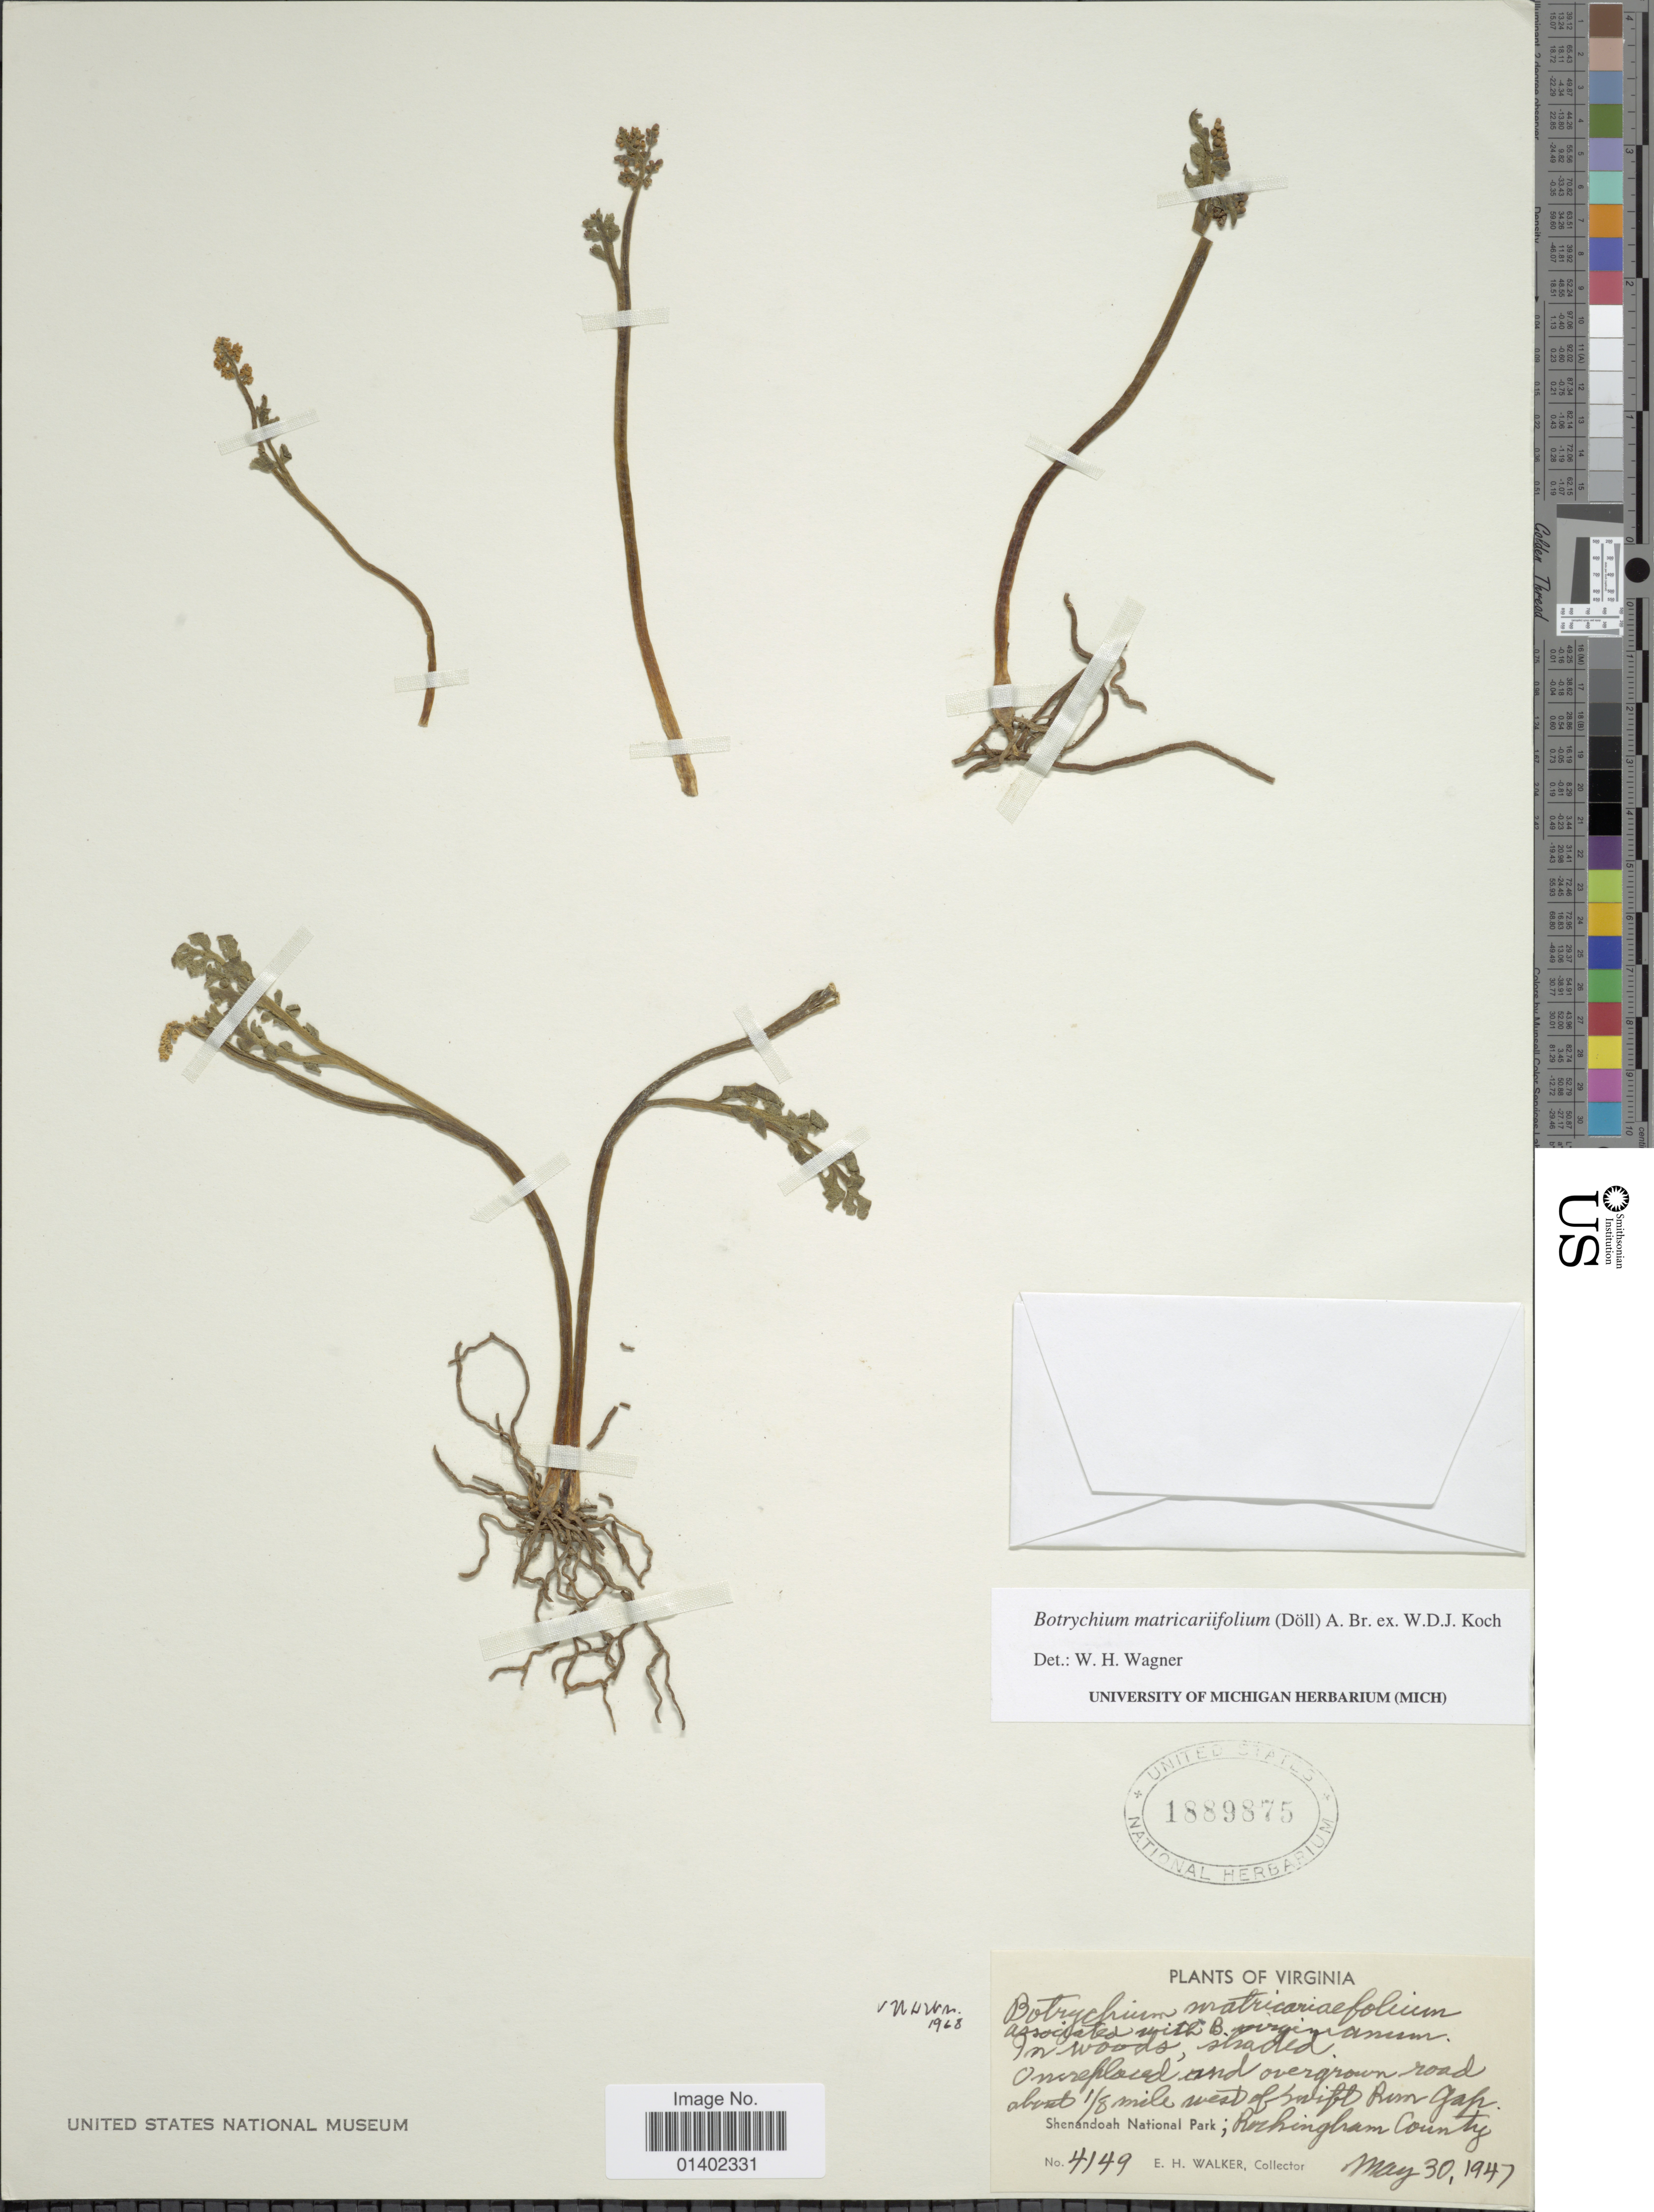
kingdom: Plantae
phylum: Tracheophyta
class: Polypodiopsida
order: Ophioglossales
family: Ophioglossaceae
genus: Botrychium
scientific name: Botrychium matricariifolium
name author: (A. Braun ex Dowell) A. Braun ex Koch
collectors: E. H. Walker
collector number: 4149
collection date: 1947-05-30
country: United States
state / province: Virginia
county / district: Rockingham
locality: About 1/8 mile west of Swift Run Gap Shenandoah National Park; Rockingham County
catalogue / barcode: US 1889875